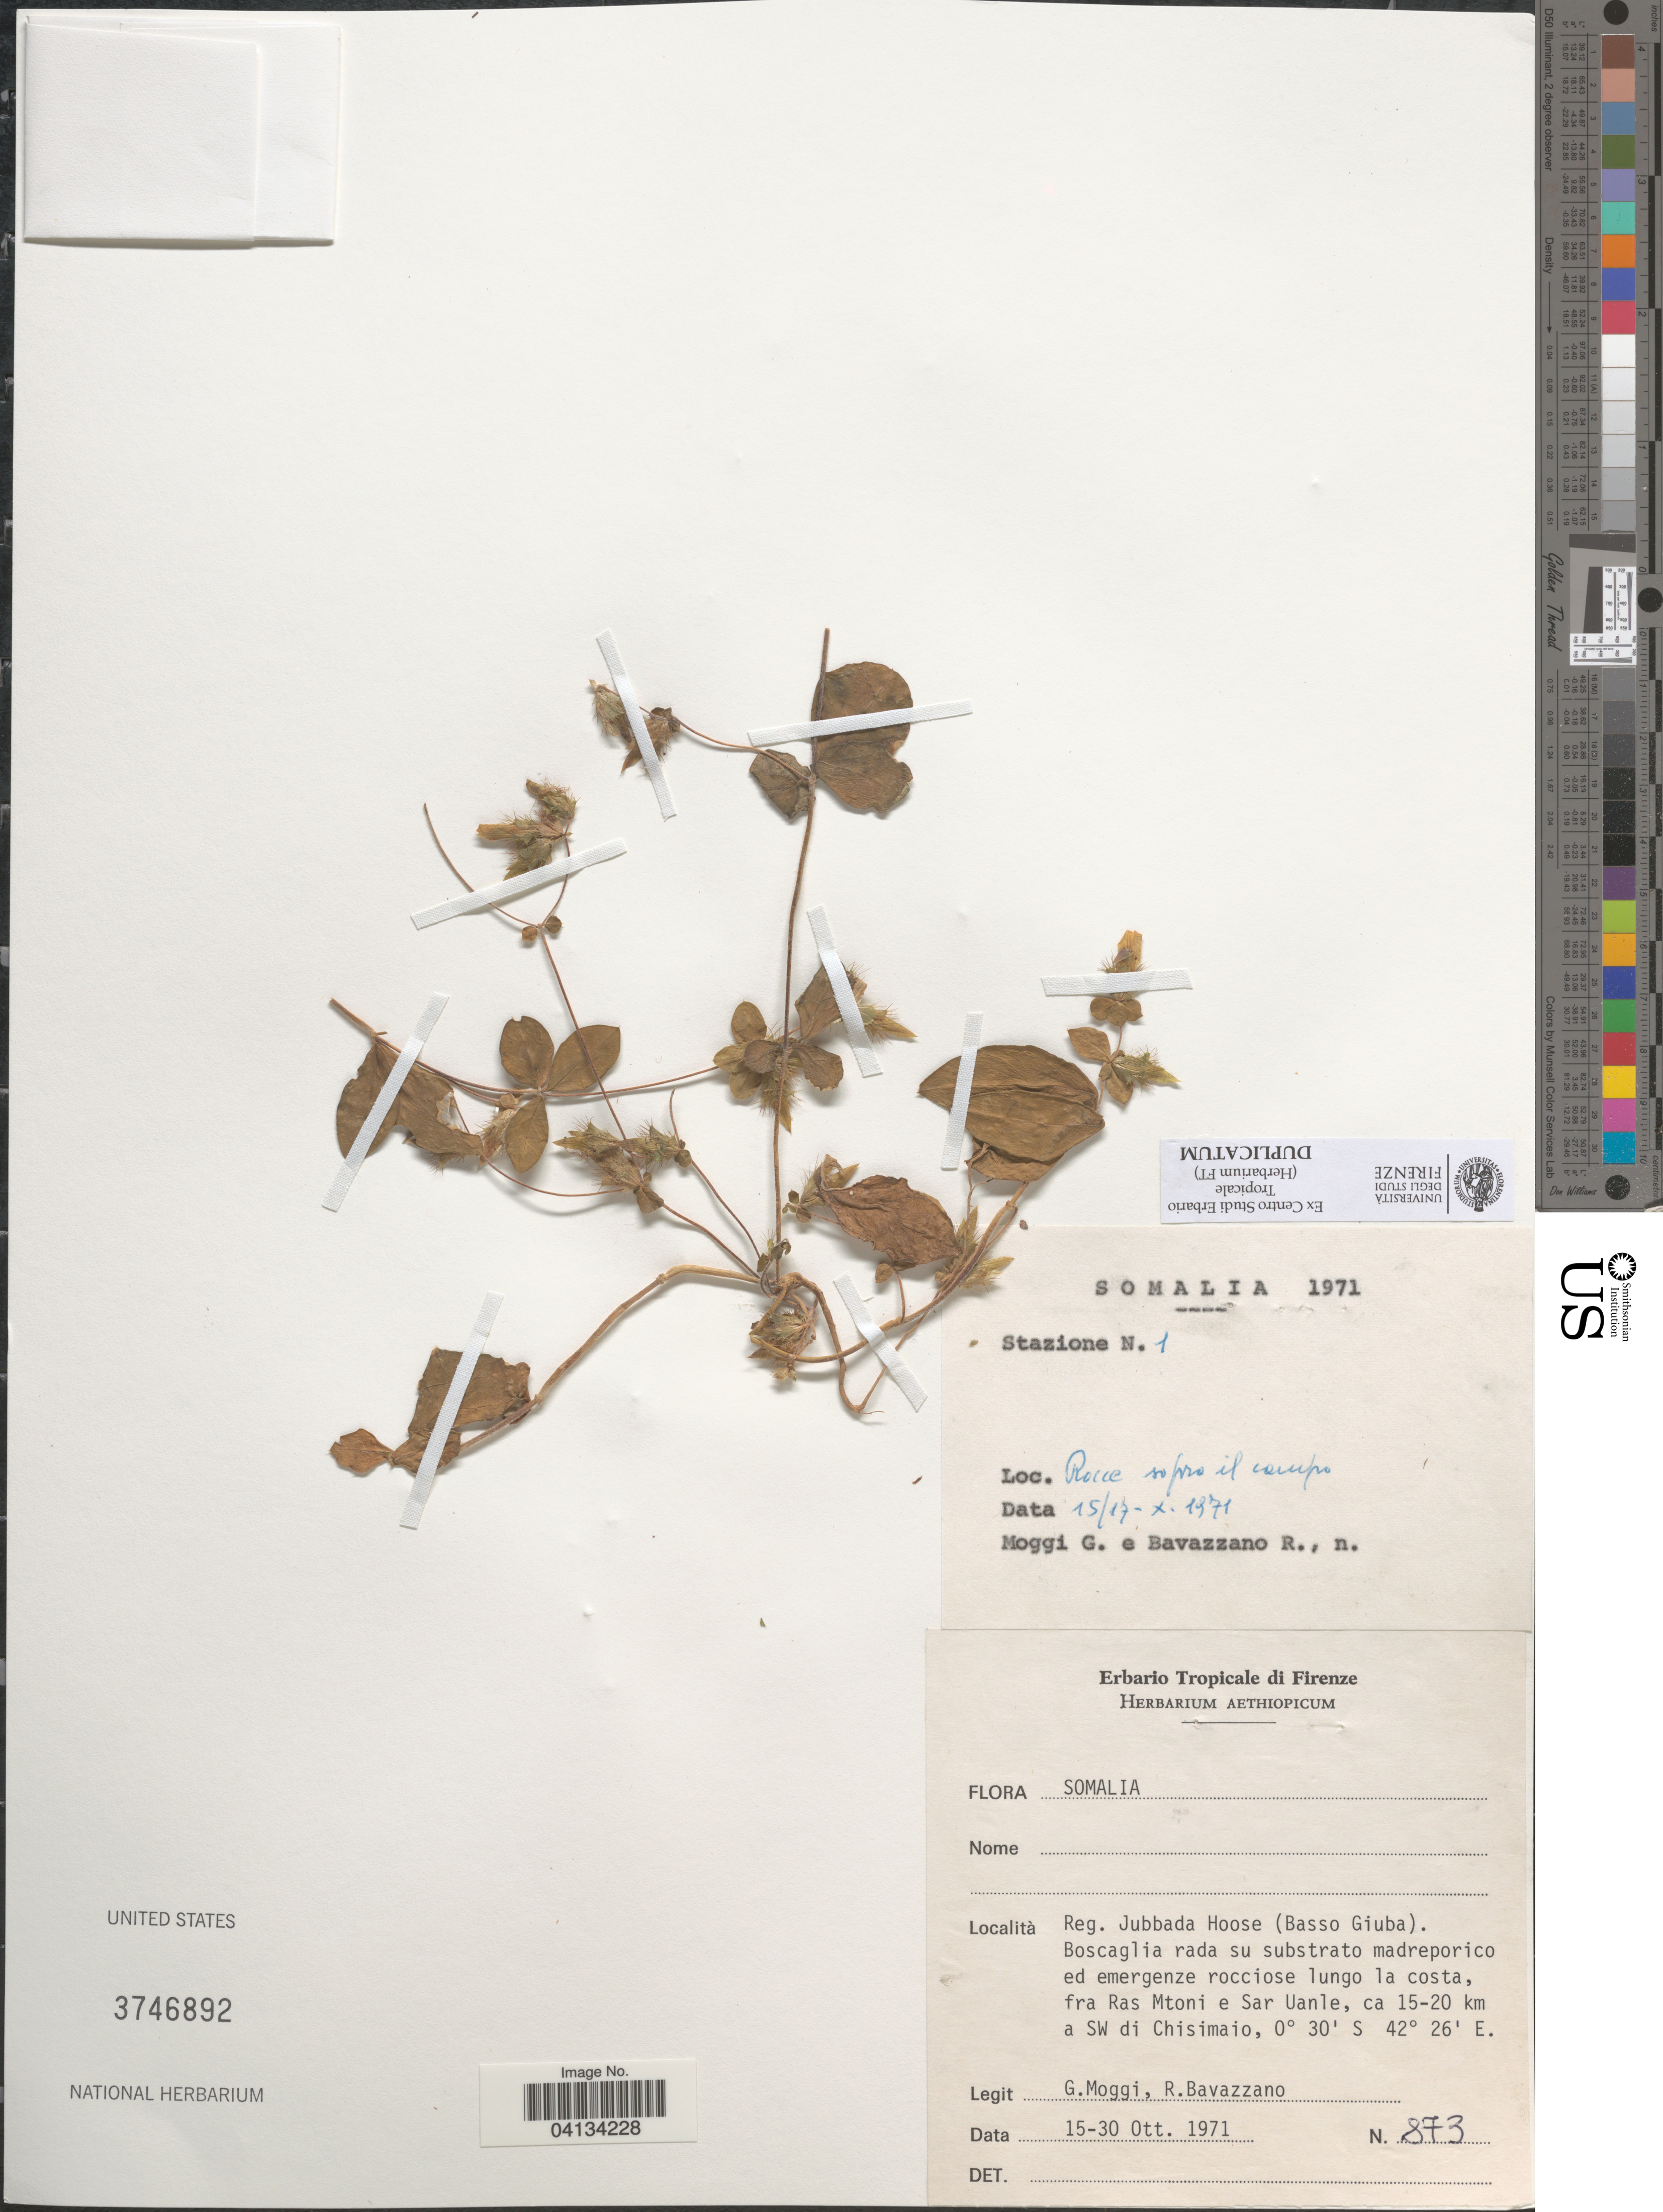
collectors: G. Moggi & R. Bavazzano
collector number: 873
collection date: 1971-10-15/1971-10-30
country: Somalia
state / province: Jubbada Hoose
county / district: Kismayo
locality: Reg. Jubbada Hoose (Basso Giuba). Boscaglia rada su substrato madreporico ed emergenze rocciose lungo la costa, fra Ras Mtoni e Sar Uanle, ca 15-20 km a SW di Chisimaio.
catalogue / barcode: US 3746892